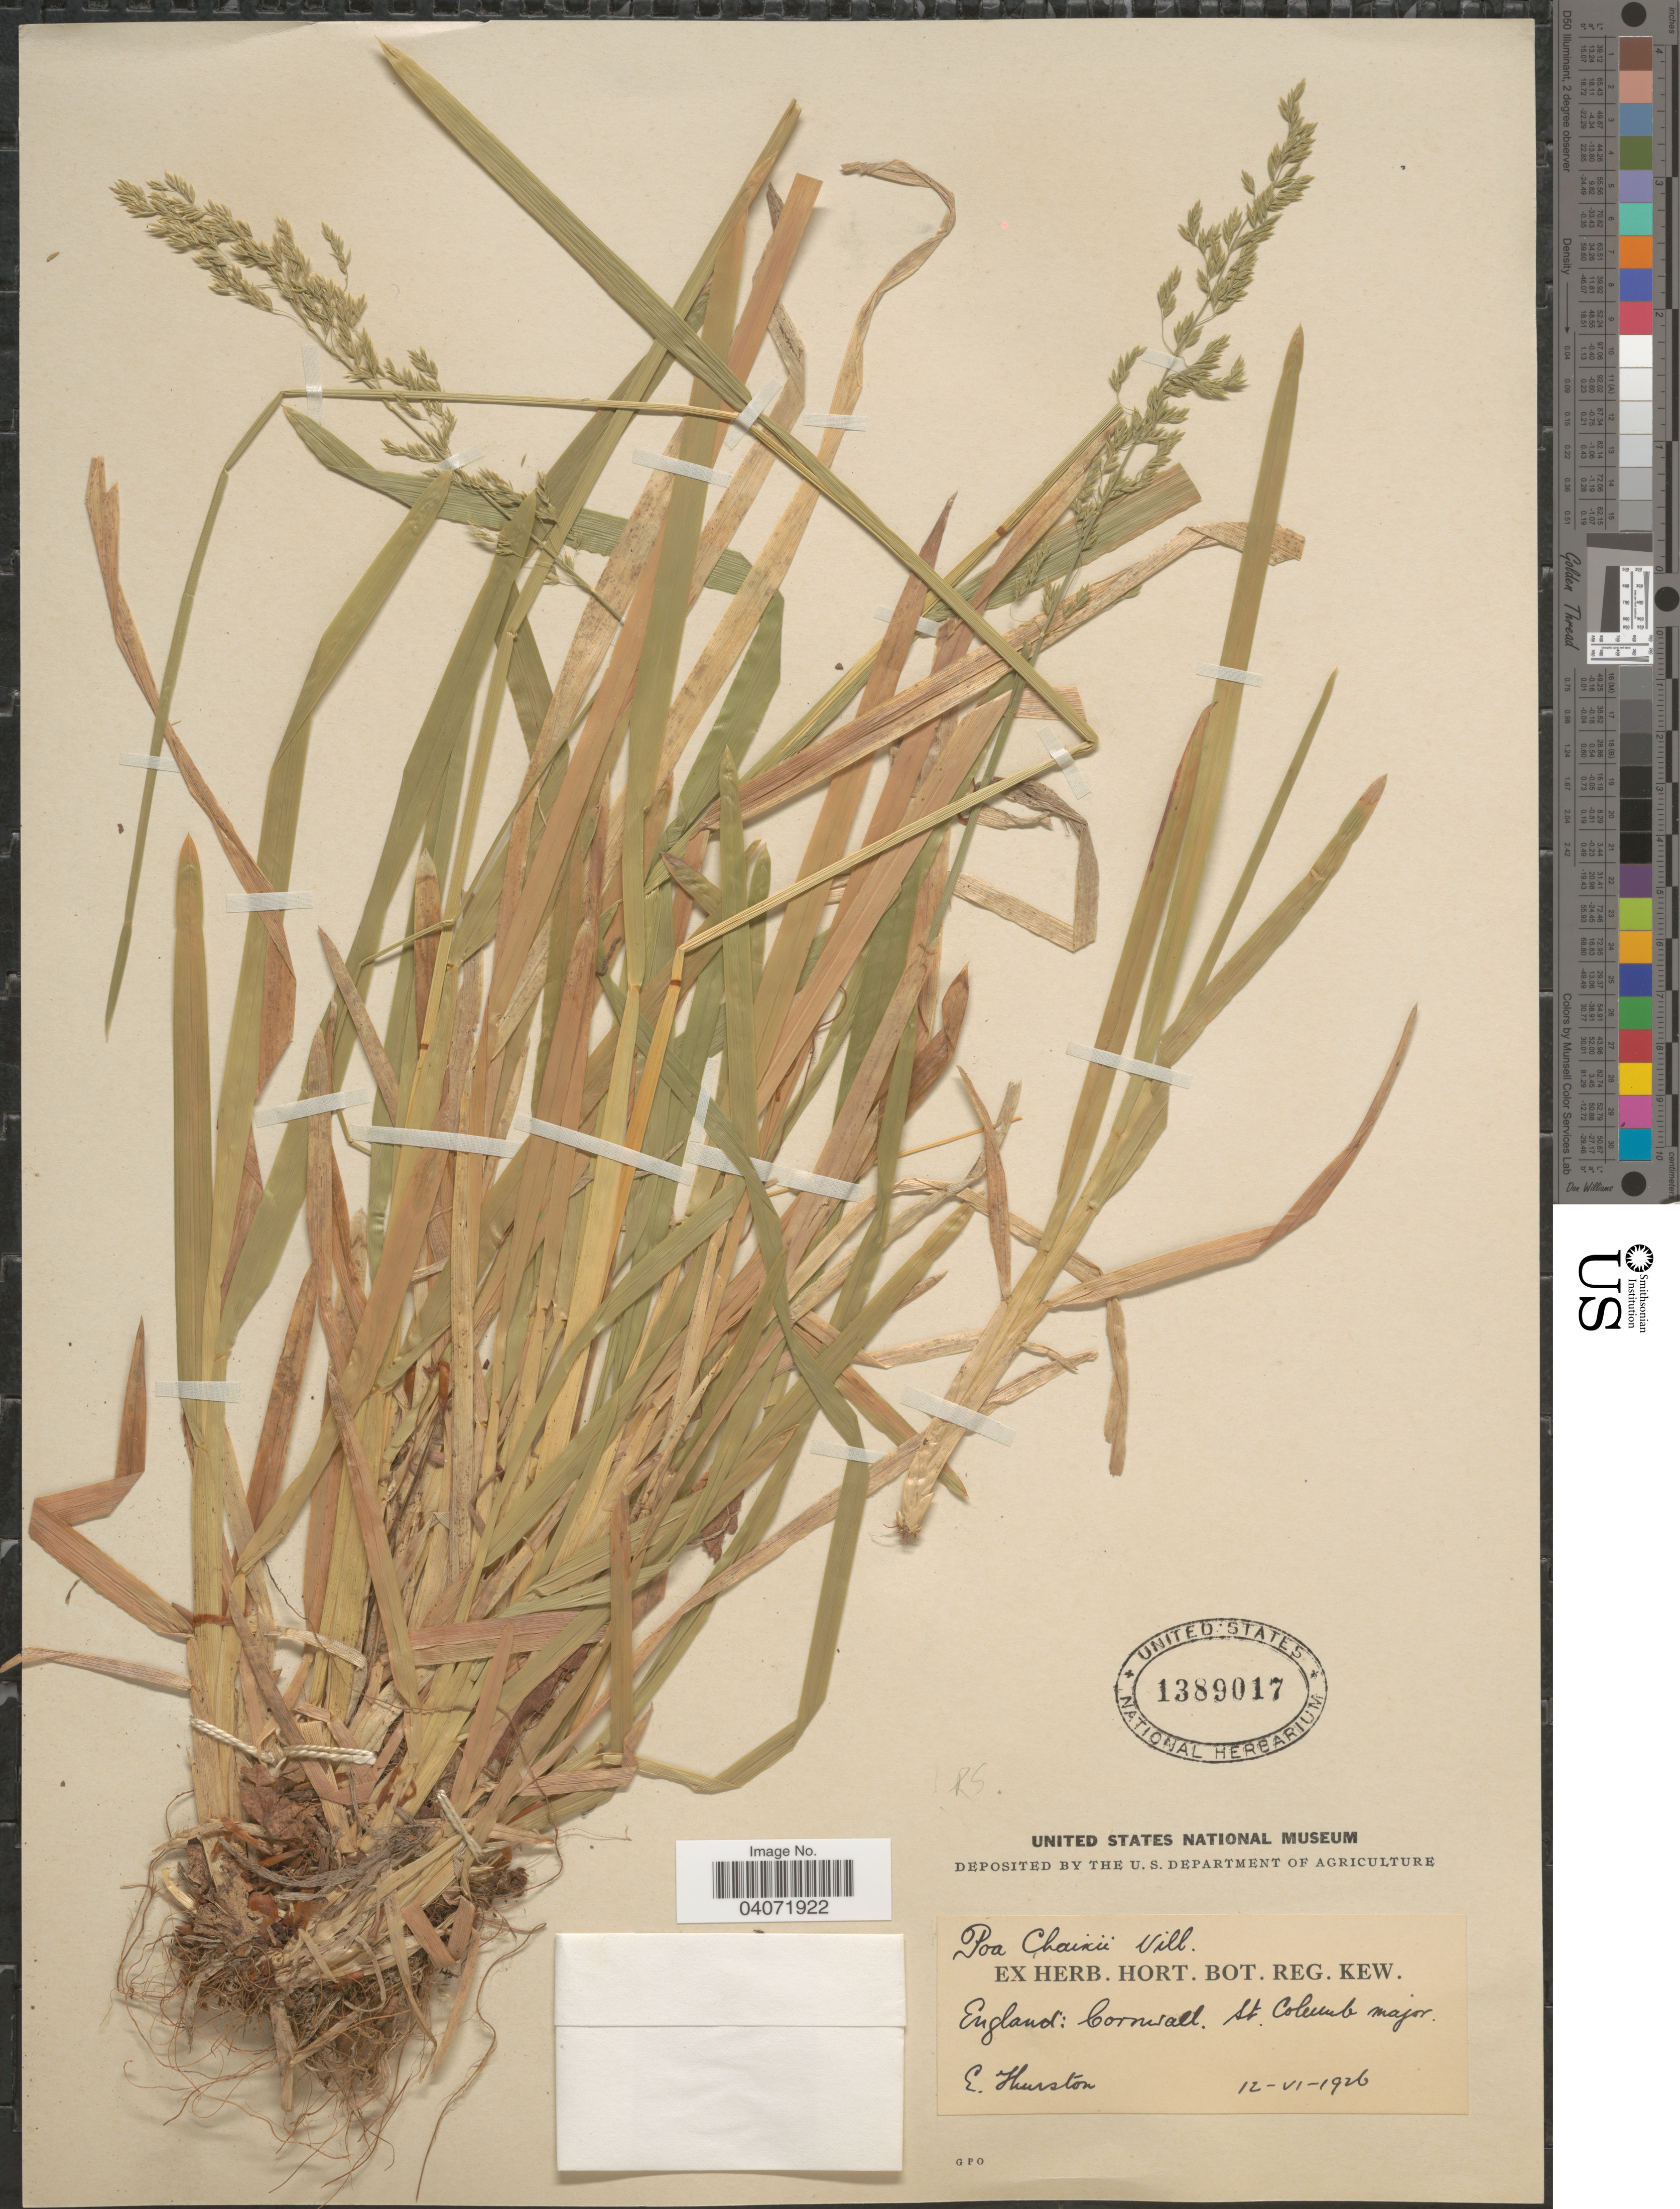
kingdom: Plantae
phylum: Tracheophyta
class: Liliopsida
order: Poales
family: Poaceae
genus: Poa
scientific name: Poa chaixii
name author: Vill.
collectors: E. Thurston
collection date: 1926-06-12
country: United Kingdom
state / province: England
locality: Cornwall. St. Columb major.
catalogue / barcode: US 1389017